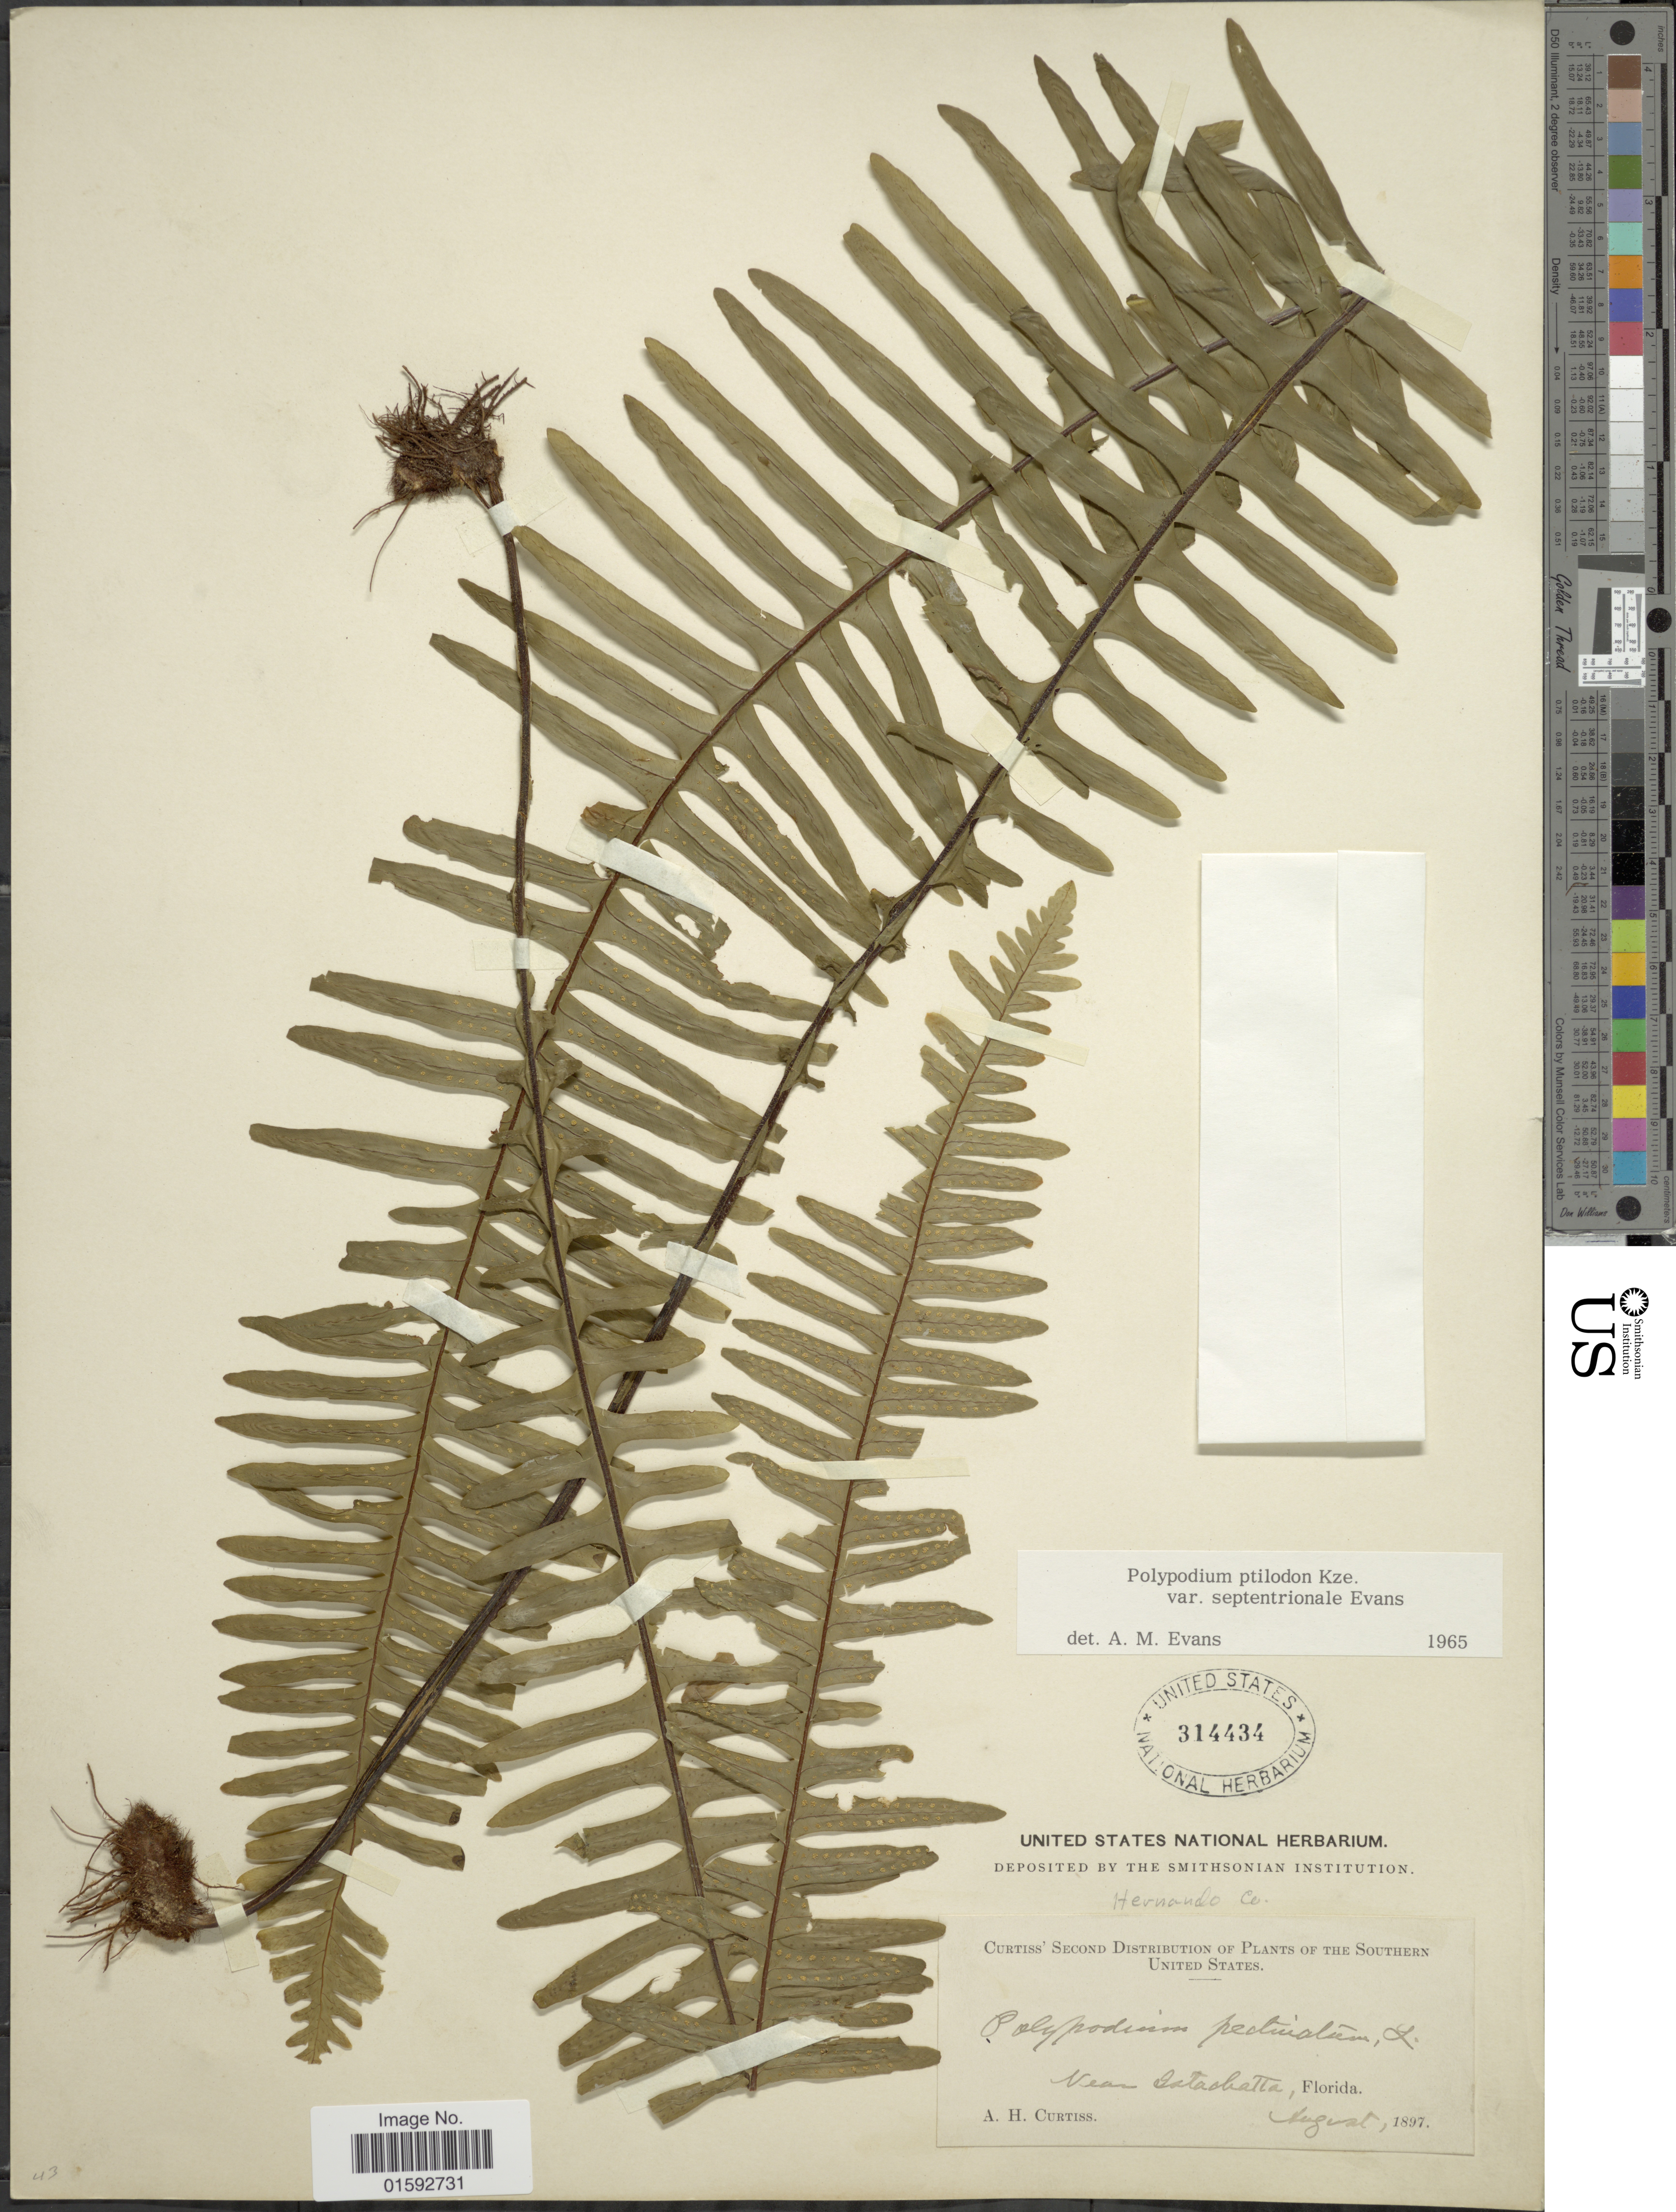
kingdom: Plantae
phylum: Tracheophyta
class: Polypodiopsida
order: Polypodiales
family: Polypodiaceae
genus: Pecluma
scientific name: Pecluma ptilodos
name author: (Kunze) Price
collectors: A. H. Curtiss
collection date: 1897-08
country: United States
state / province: Florida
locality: Southern United States, Hernando Co. Near Istachatta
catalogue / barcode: US 314434